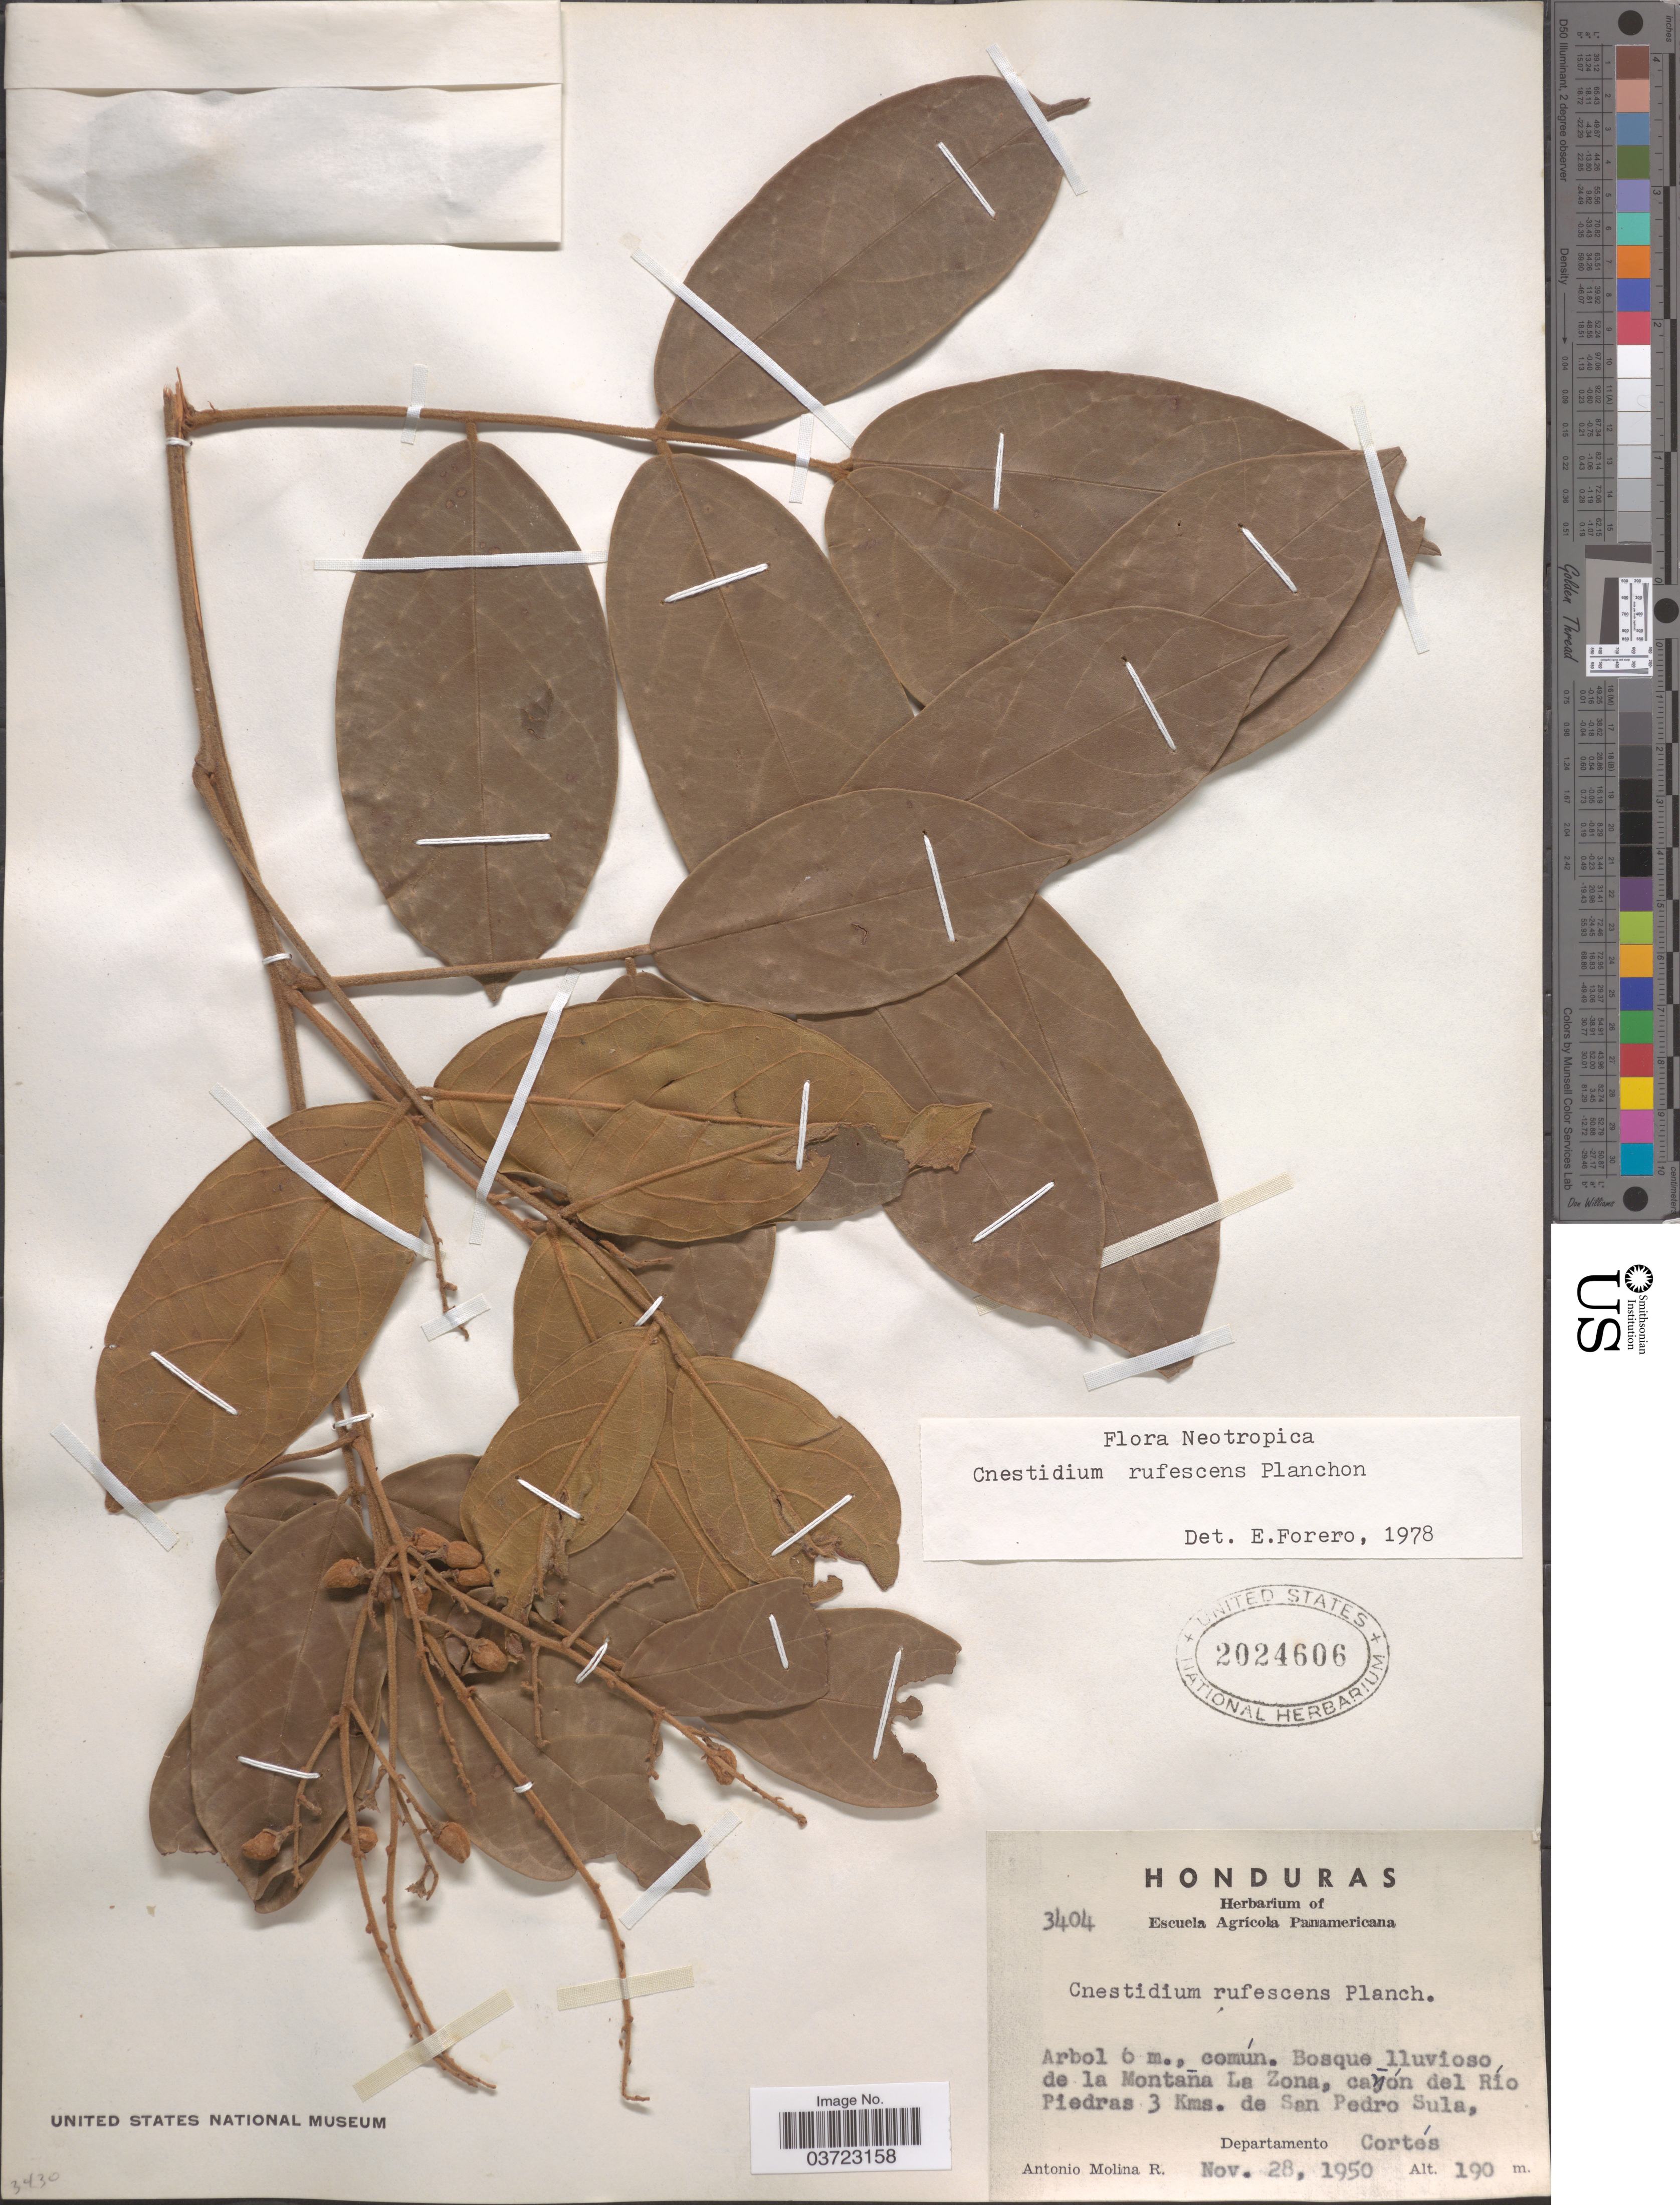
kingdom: Plantae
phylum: Tracheophyta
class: Magnoliopsida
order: Oxalidales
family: Connaraceae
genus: Cnestidium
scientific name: Cnestidium rufescens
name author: Planch.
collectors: A. Molina R.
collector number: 3404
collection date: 1950-11-28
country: Honduras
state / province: Cortes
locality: Bosque lluvioso de la Montaña La Zona, cañón del Río Piedras 3 Kms. de San Pedro Sula, Departamento Cortés.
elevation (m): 190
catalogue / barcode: US 2024606